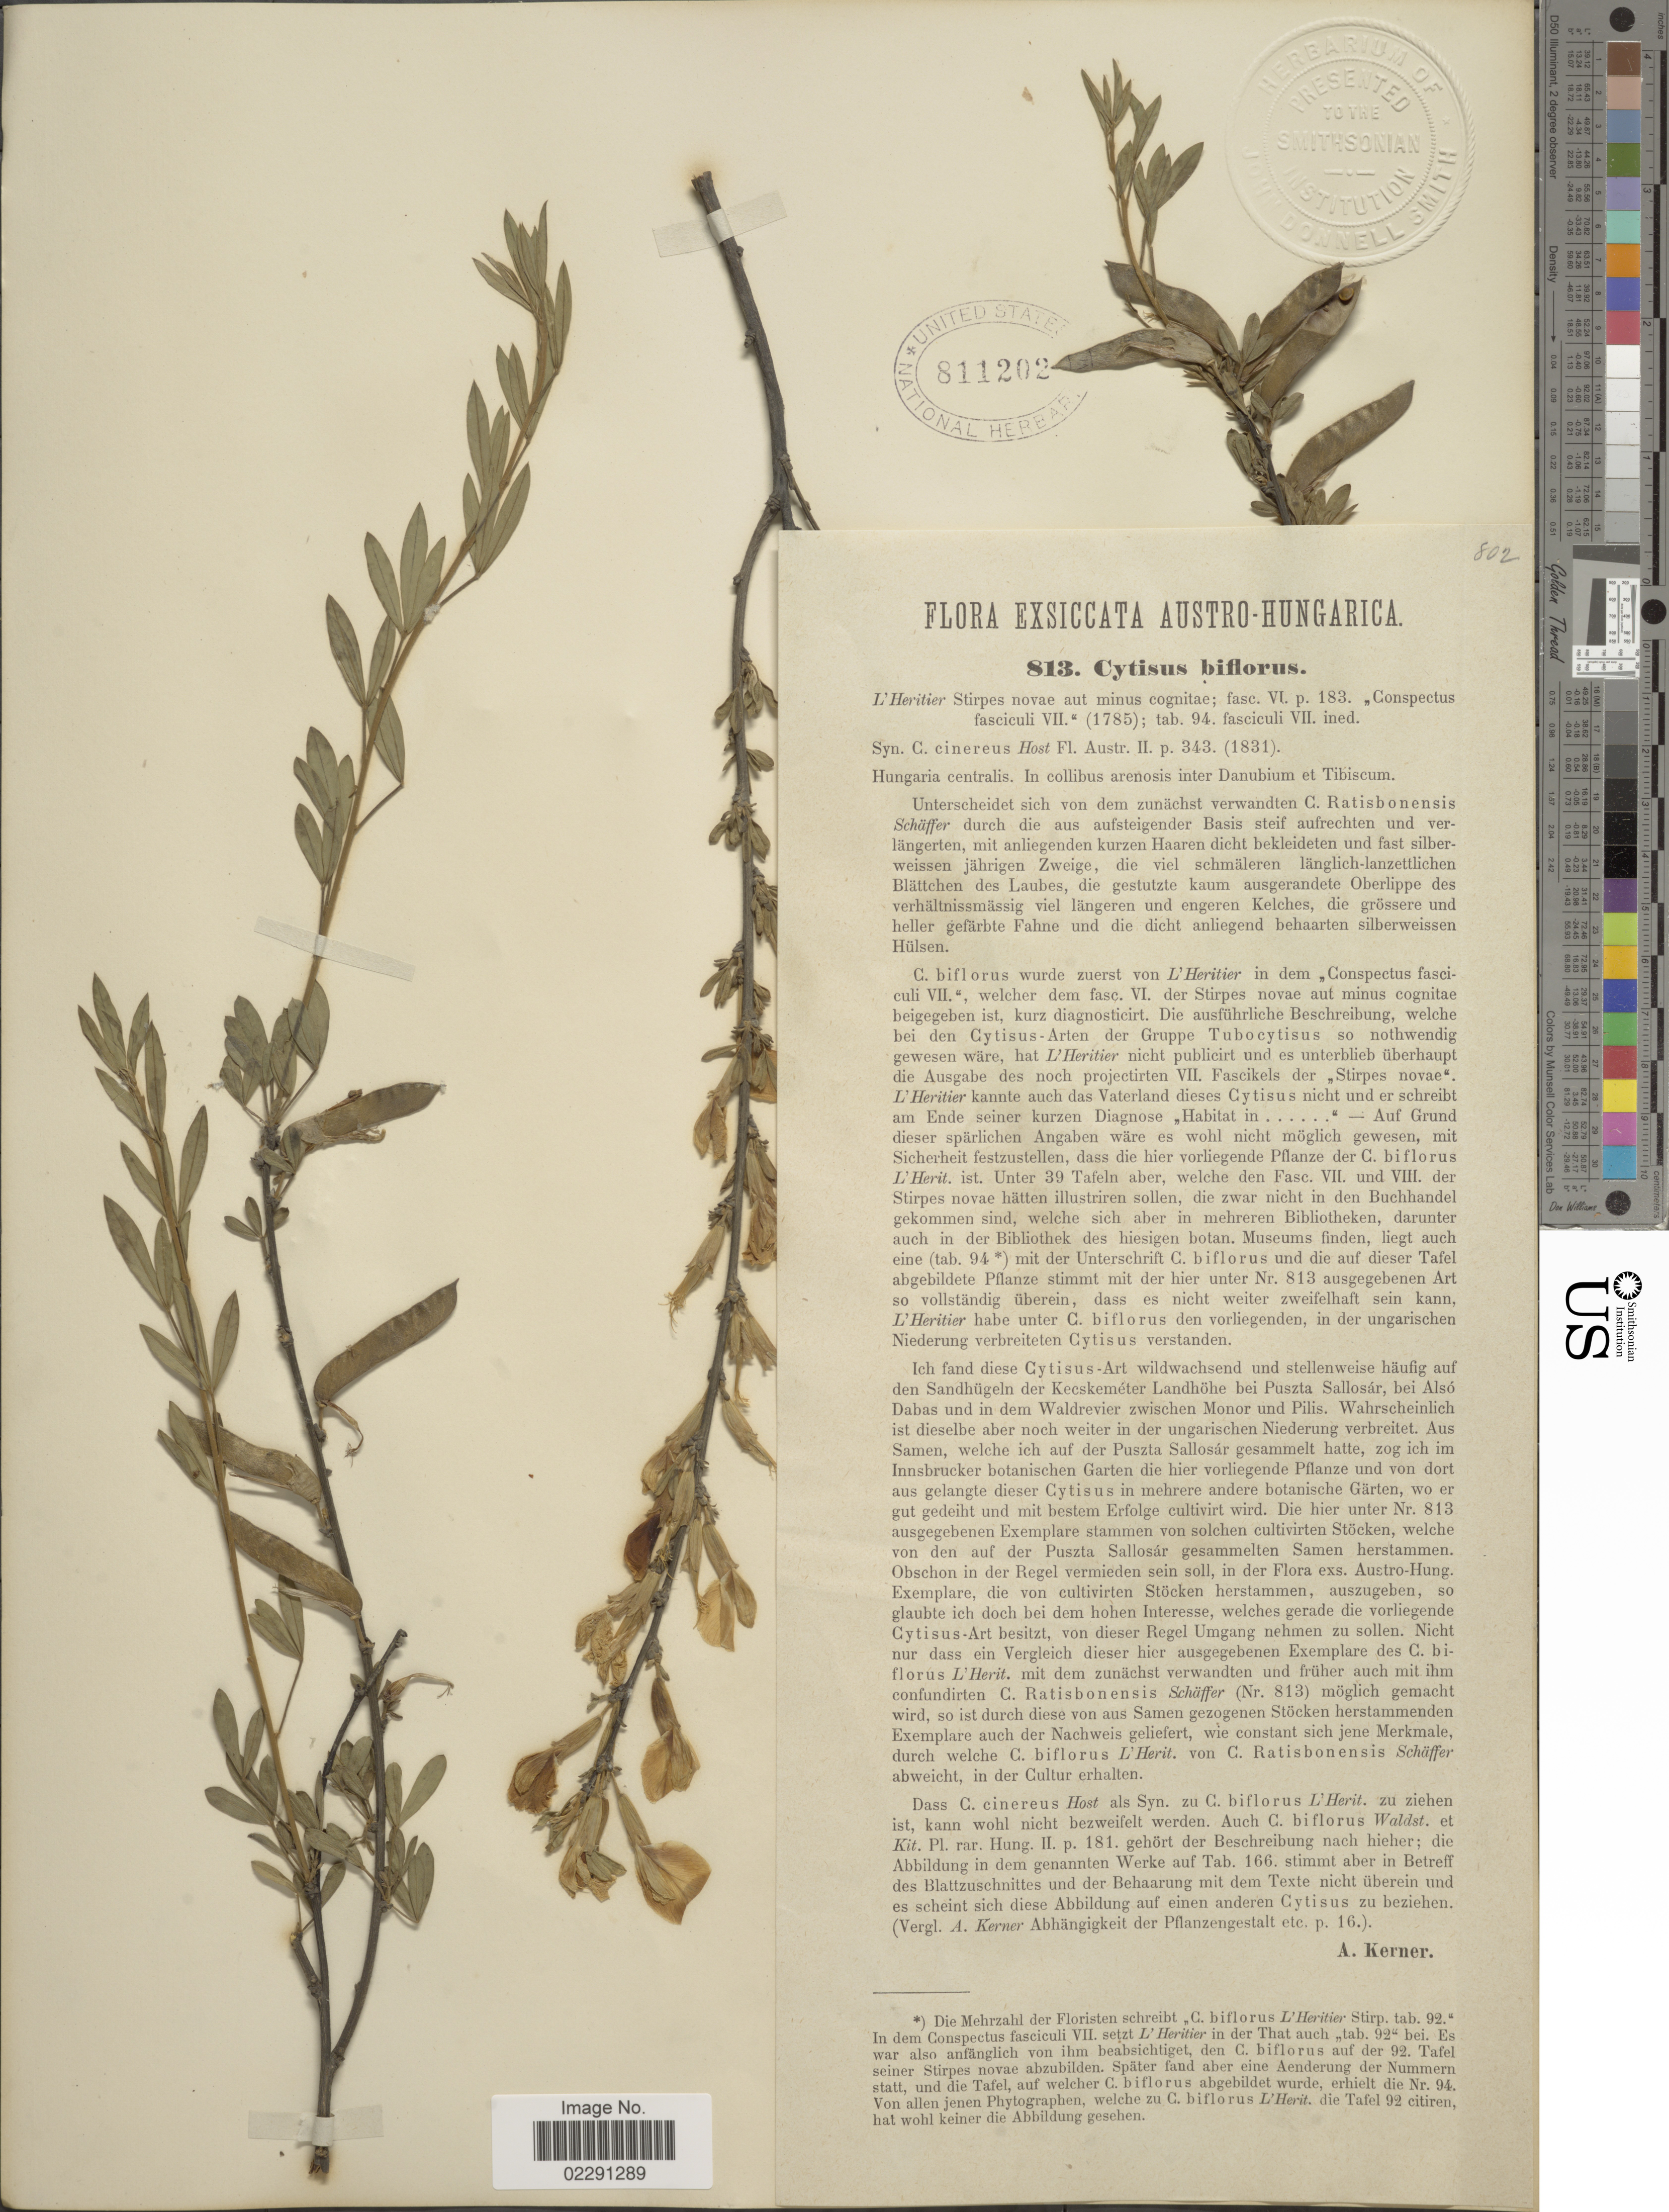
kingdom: Plantae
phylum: Tracheophyta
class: Magnoliopsida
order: Fabales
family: Fabaceae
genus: Cytisus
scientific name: Cytisus ratisbonensis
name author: Schaeff.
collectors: A. Kerner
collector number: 813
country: Hungary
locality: Hungarica, Hungaria centralis, in collibus arenosis inter Danubium et Tibiscum.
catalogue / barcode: US 811202